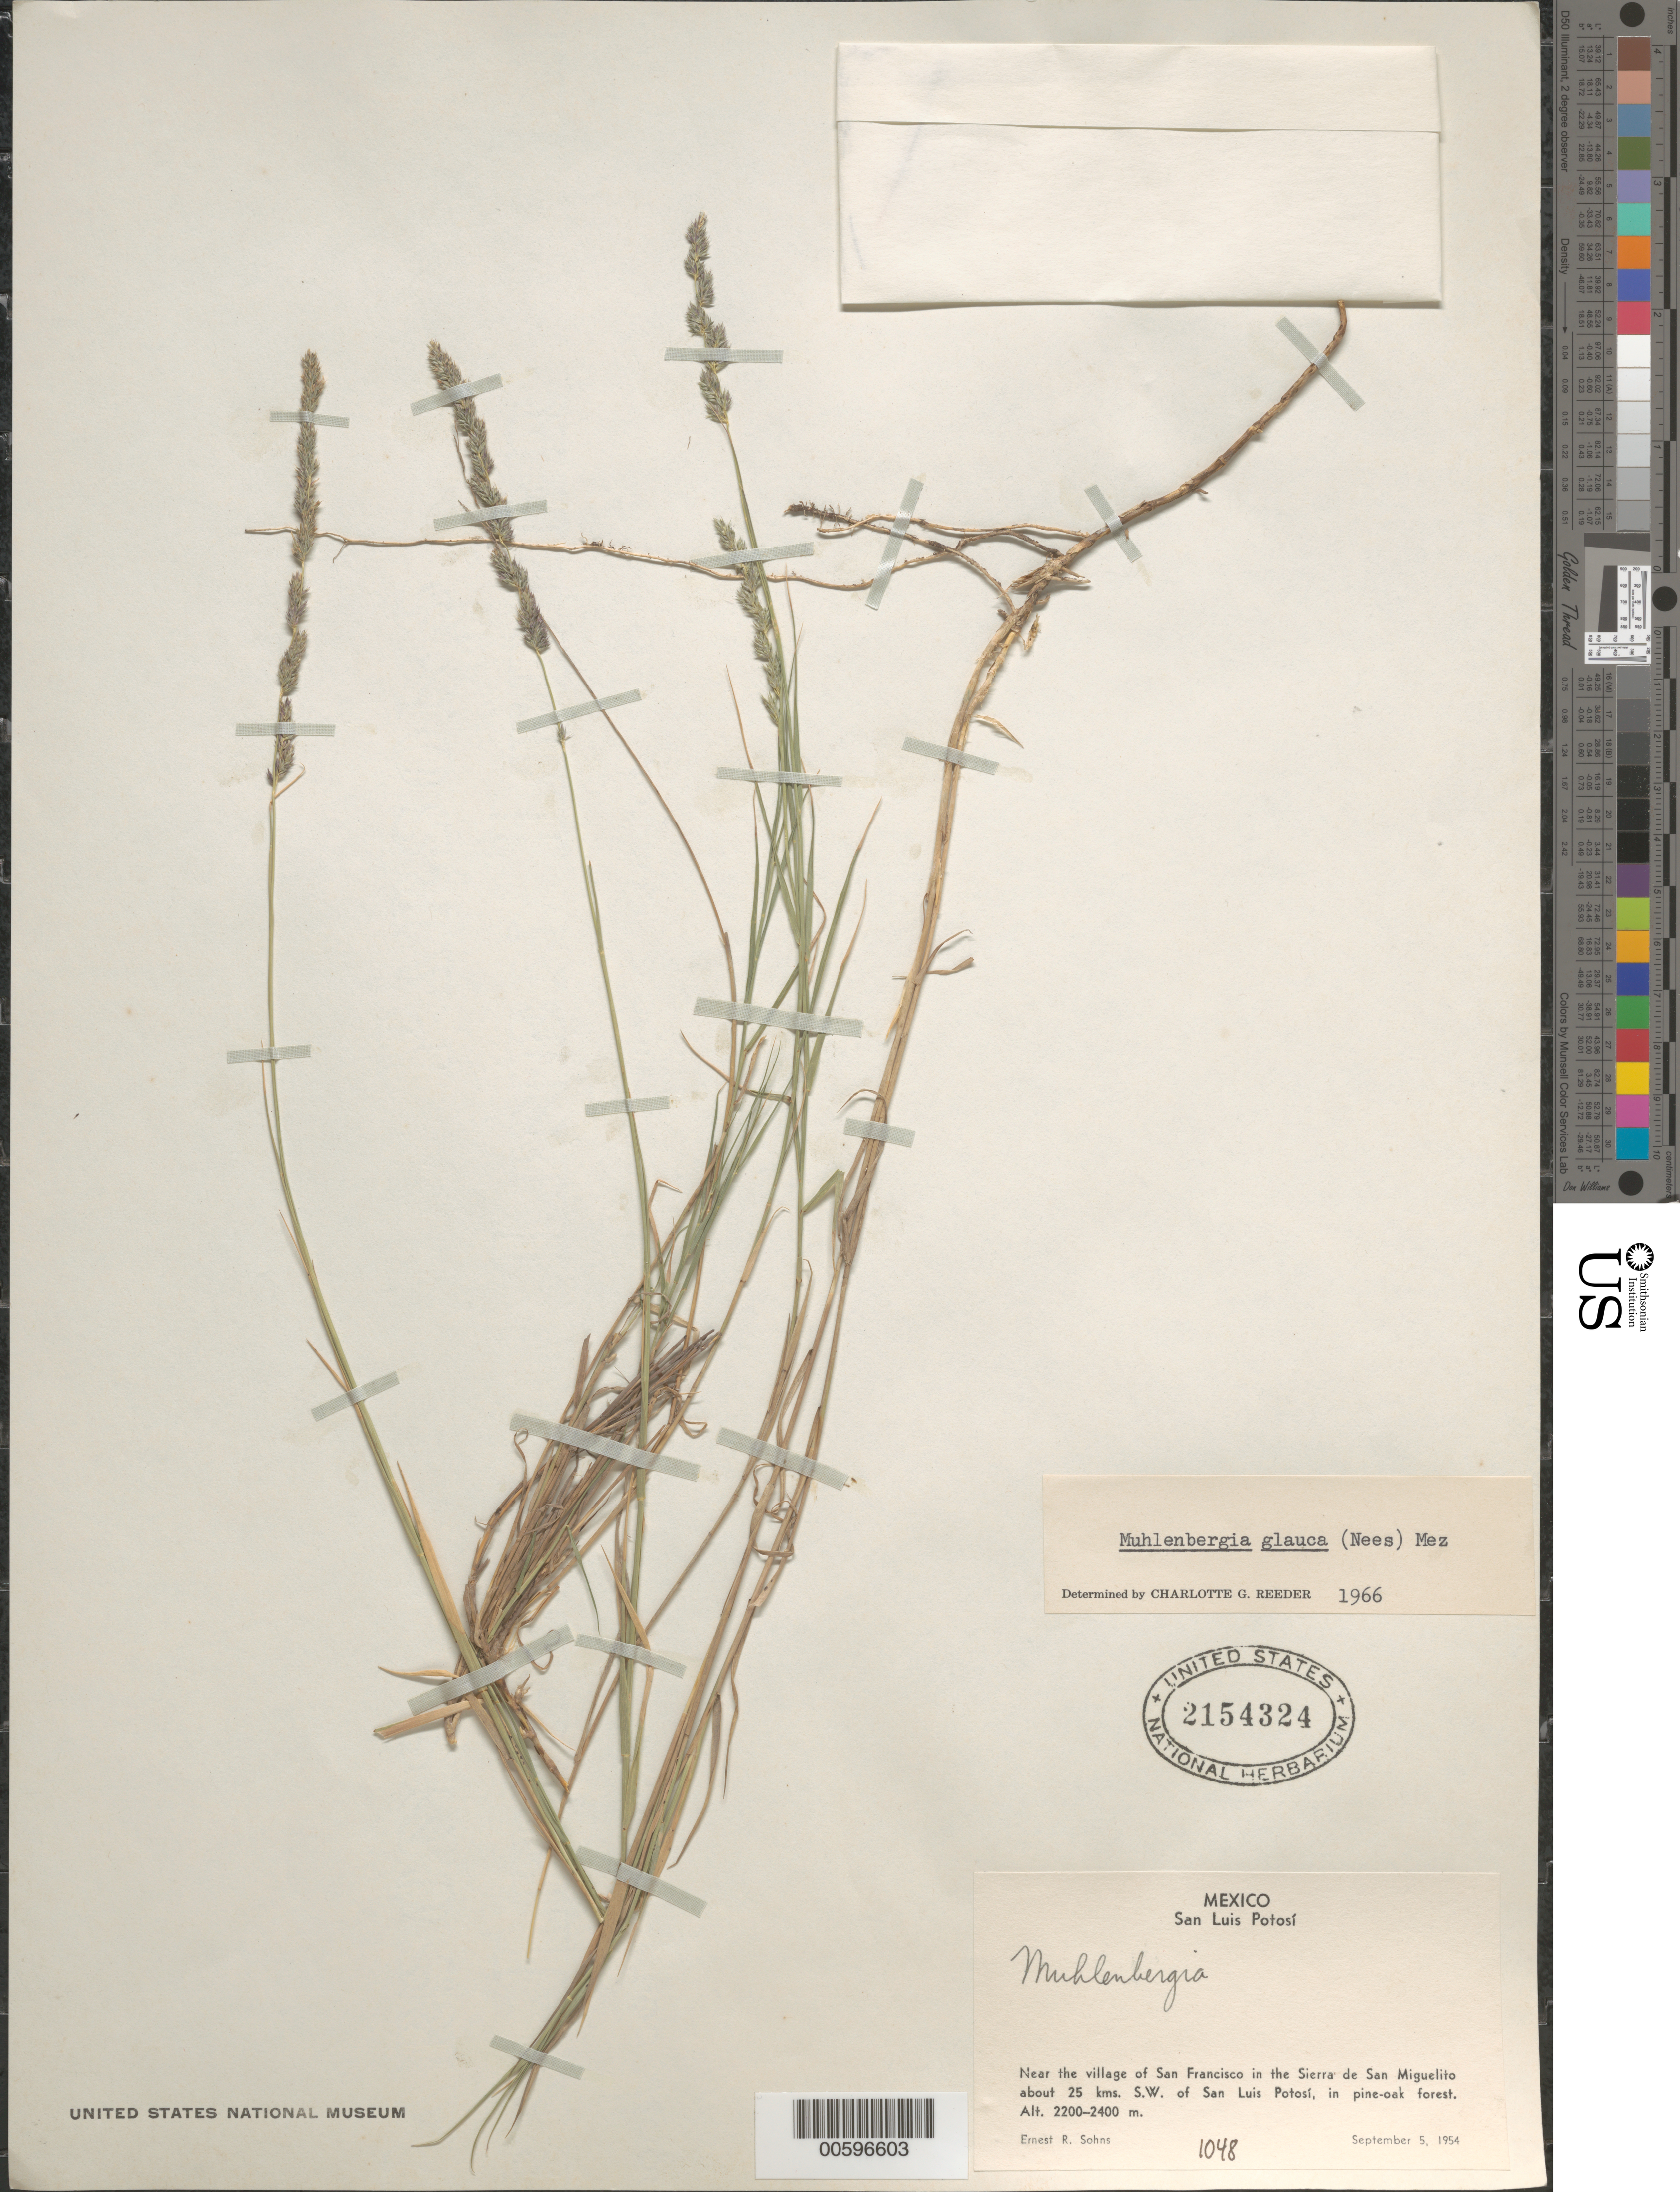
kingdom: Plantae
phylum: Tracheophyta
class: Liliopsida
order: Poales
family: Poaceae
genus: Muhlenbergia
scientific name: Muhlenbergia glauca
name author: (Nees) Mez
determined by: Reeder, C. G., (ARIZ)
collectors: E. R. Sohns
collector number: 1048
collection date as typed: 5 Sep 1954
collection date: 1954-09-05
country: Mexico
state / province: San Luis Potosi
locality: Near the village of San Francisco in the Sierra de San Miguelito ca. 25 km SW of San Luis Potosí.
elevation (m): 2200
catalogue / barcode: US 2154324